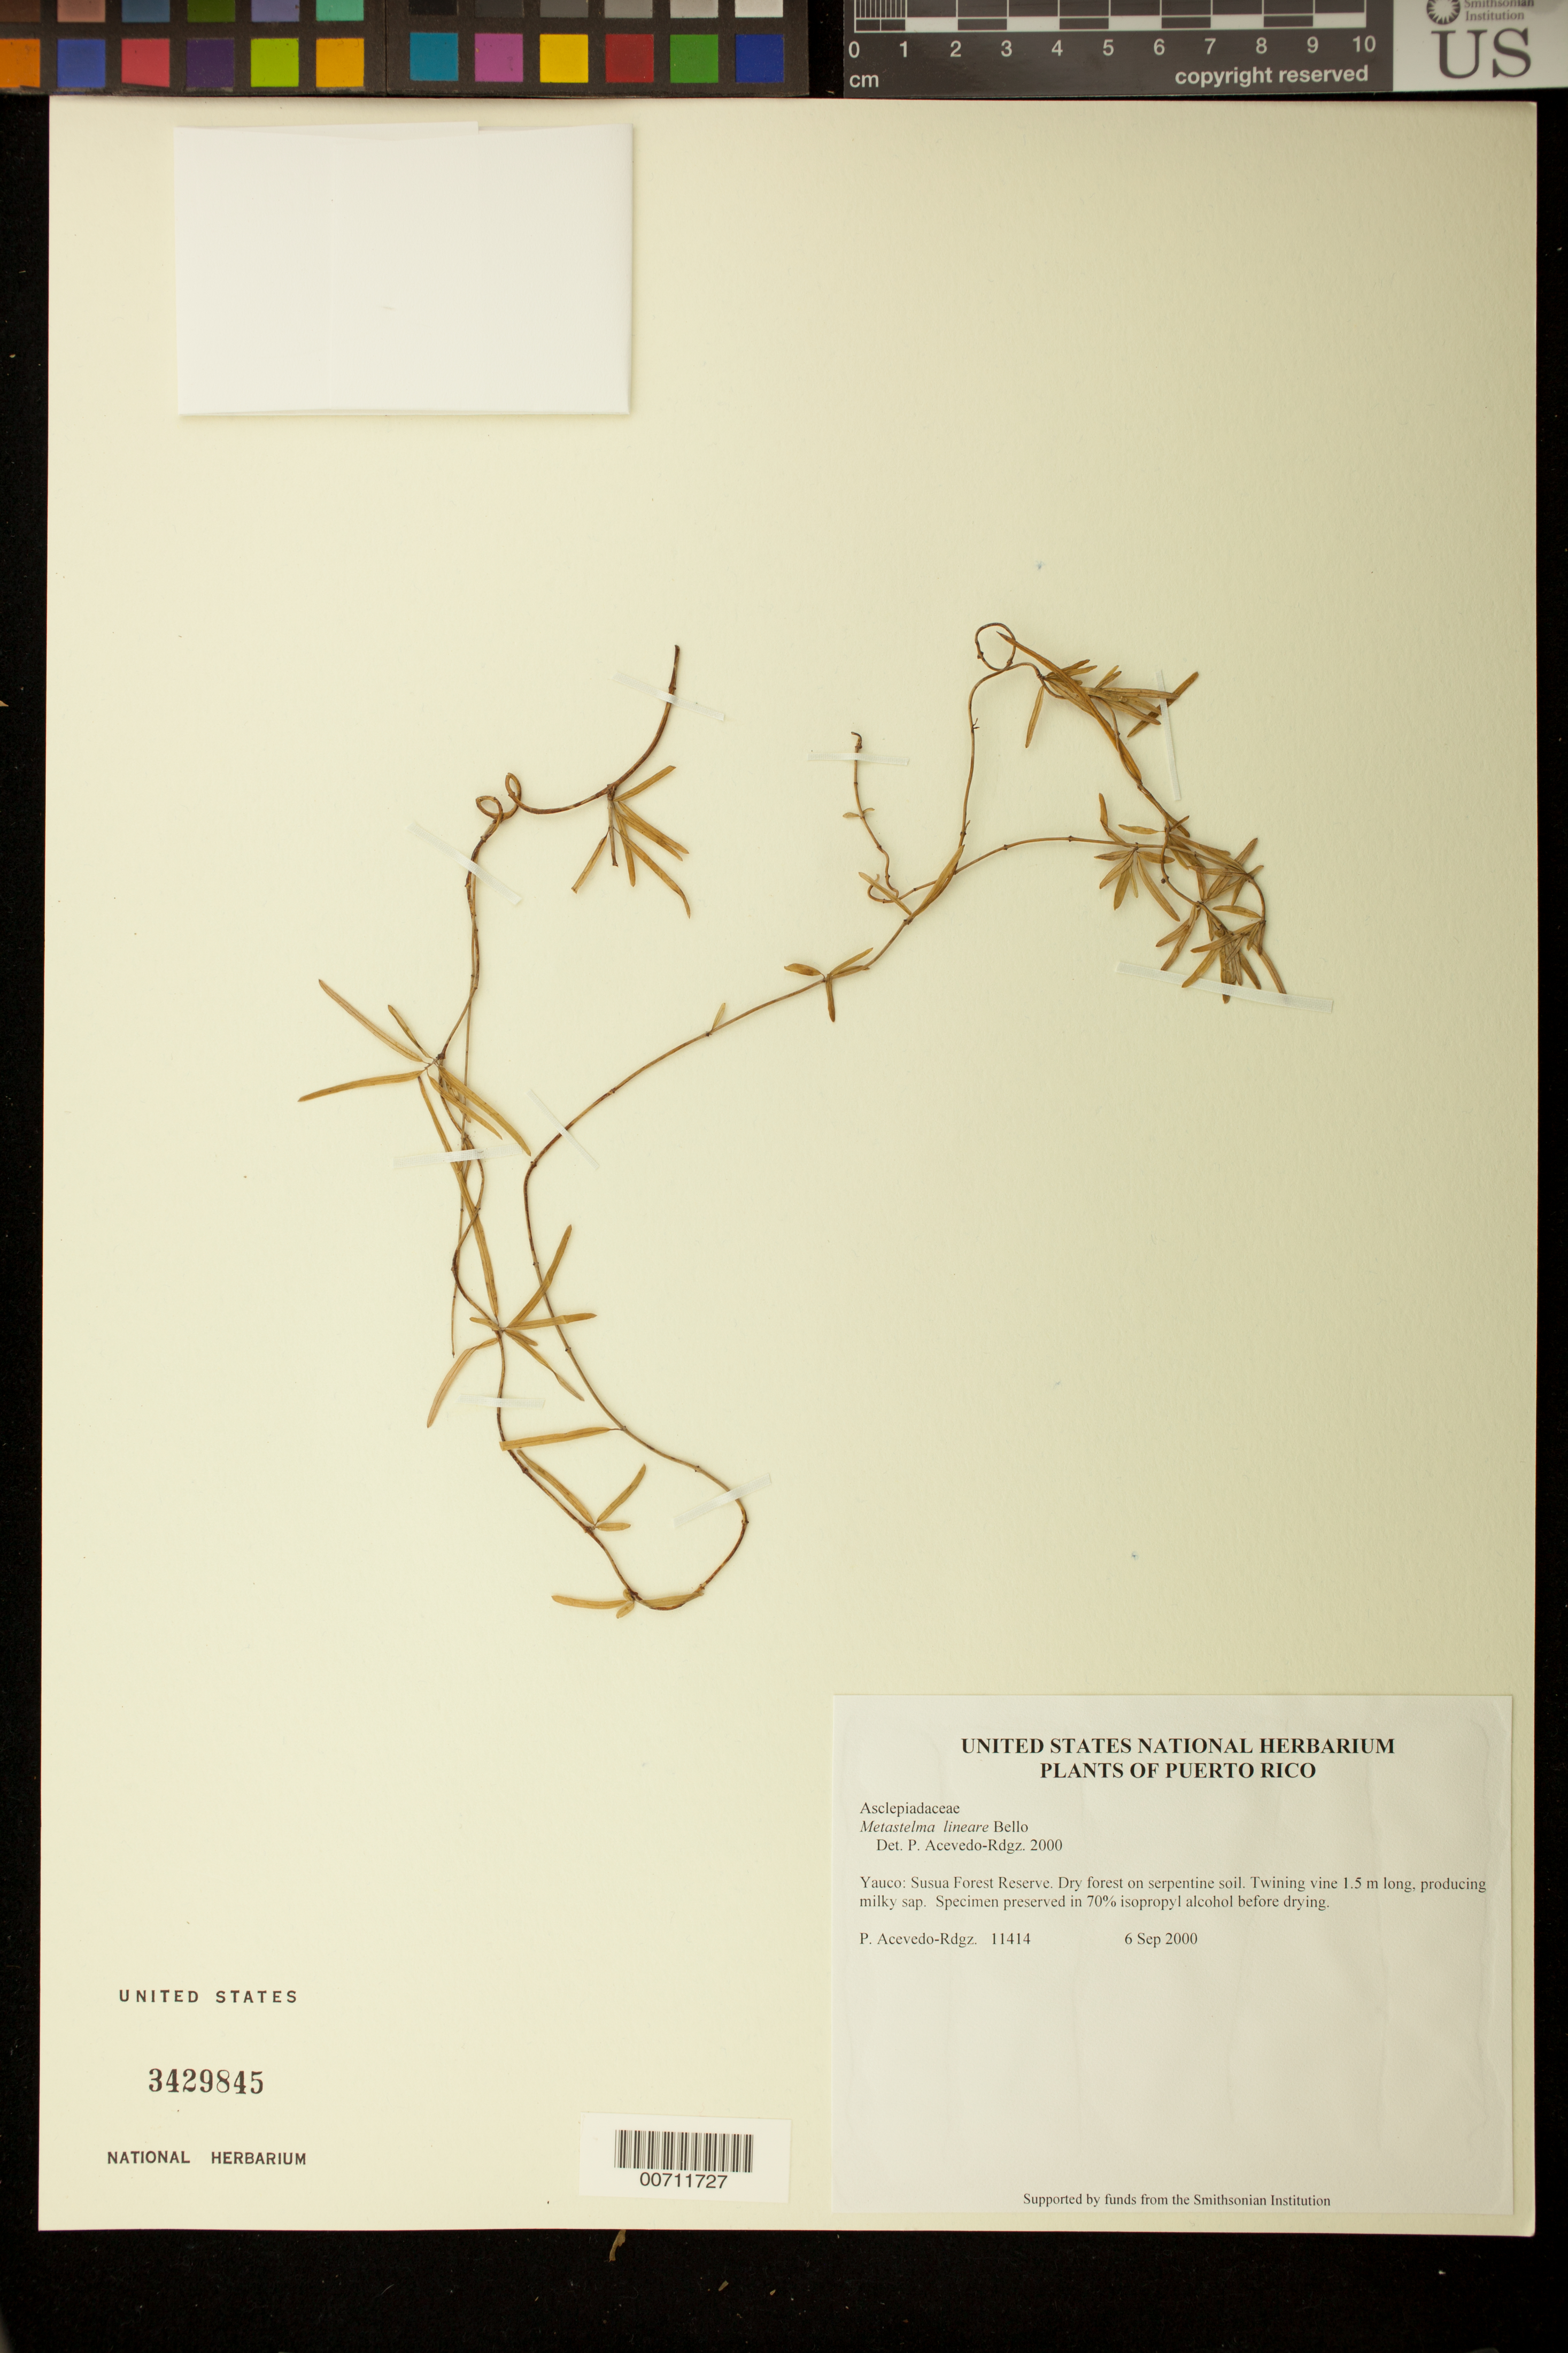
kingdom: Plantae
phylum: Tracheophyta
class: Magnoliopsida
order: Gentianales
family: Apocynaceae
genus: Metastelma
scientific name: Metastelma lineare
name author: Bello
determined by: Acevedo-Rodríguez, P., (BOT), Smithsonian Institution - National Museum of Natural History (UNITED STATES)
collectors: P. Acevedo-Rodr.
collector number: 11414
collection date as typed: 06 Sep 2000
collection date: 2000-09-06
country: Puerto Rico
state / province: Yauco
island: Puerto Rico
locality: Yauco: Susua Forest Reserve.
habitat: Dry forest on serpentine soil.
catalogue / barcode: US 3429845